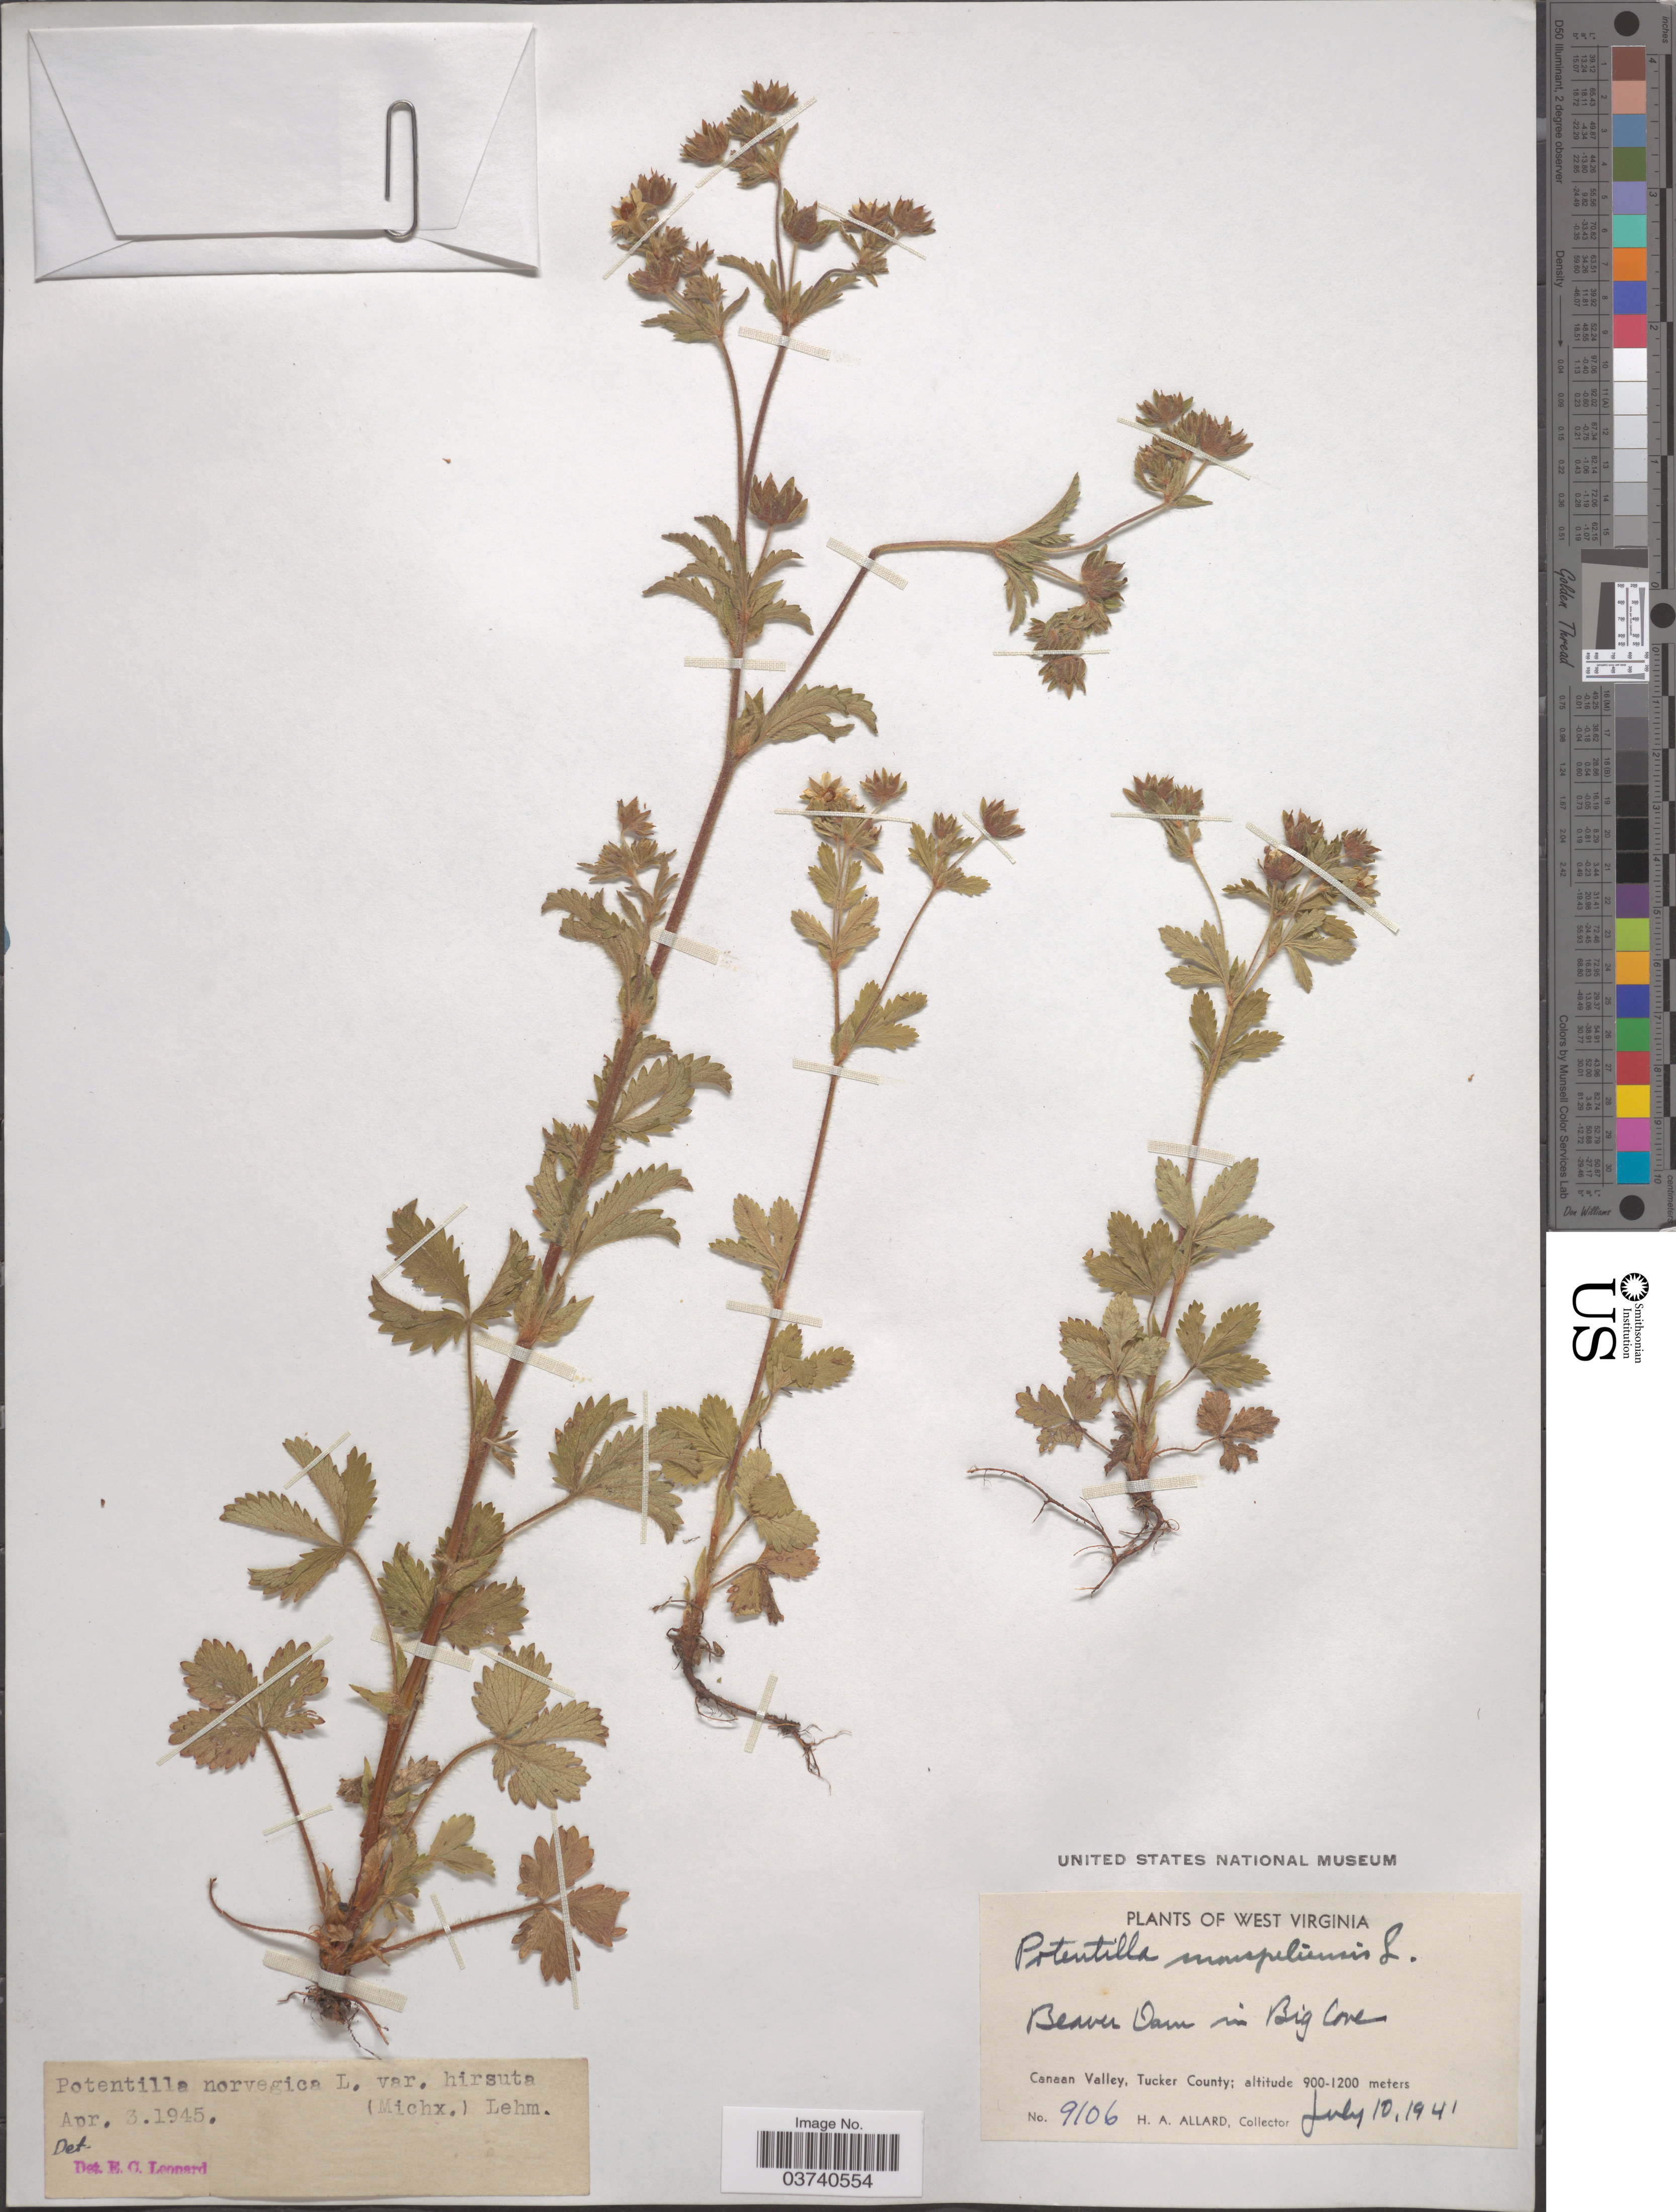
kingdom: Plantae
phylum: Tracheophyta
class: Magnoliopsida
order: Rosales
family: Rosaceae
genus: Potentilla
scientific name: Potentilla norvegica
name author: L.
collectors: H. A. Allard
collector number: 9106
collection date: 1941-07-10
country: United States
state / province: West Virginia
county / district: Tucker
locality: Beaver Dam in Big Cove. Canaan Valley, Tucker County.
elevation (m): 900